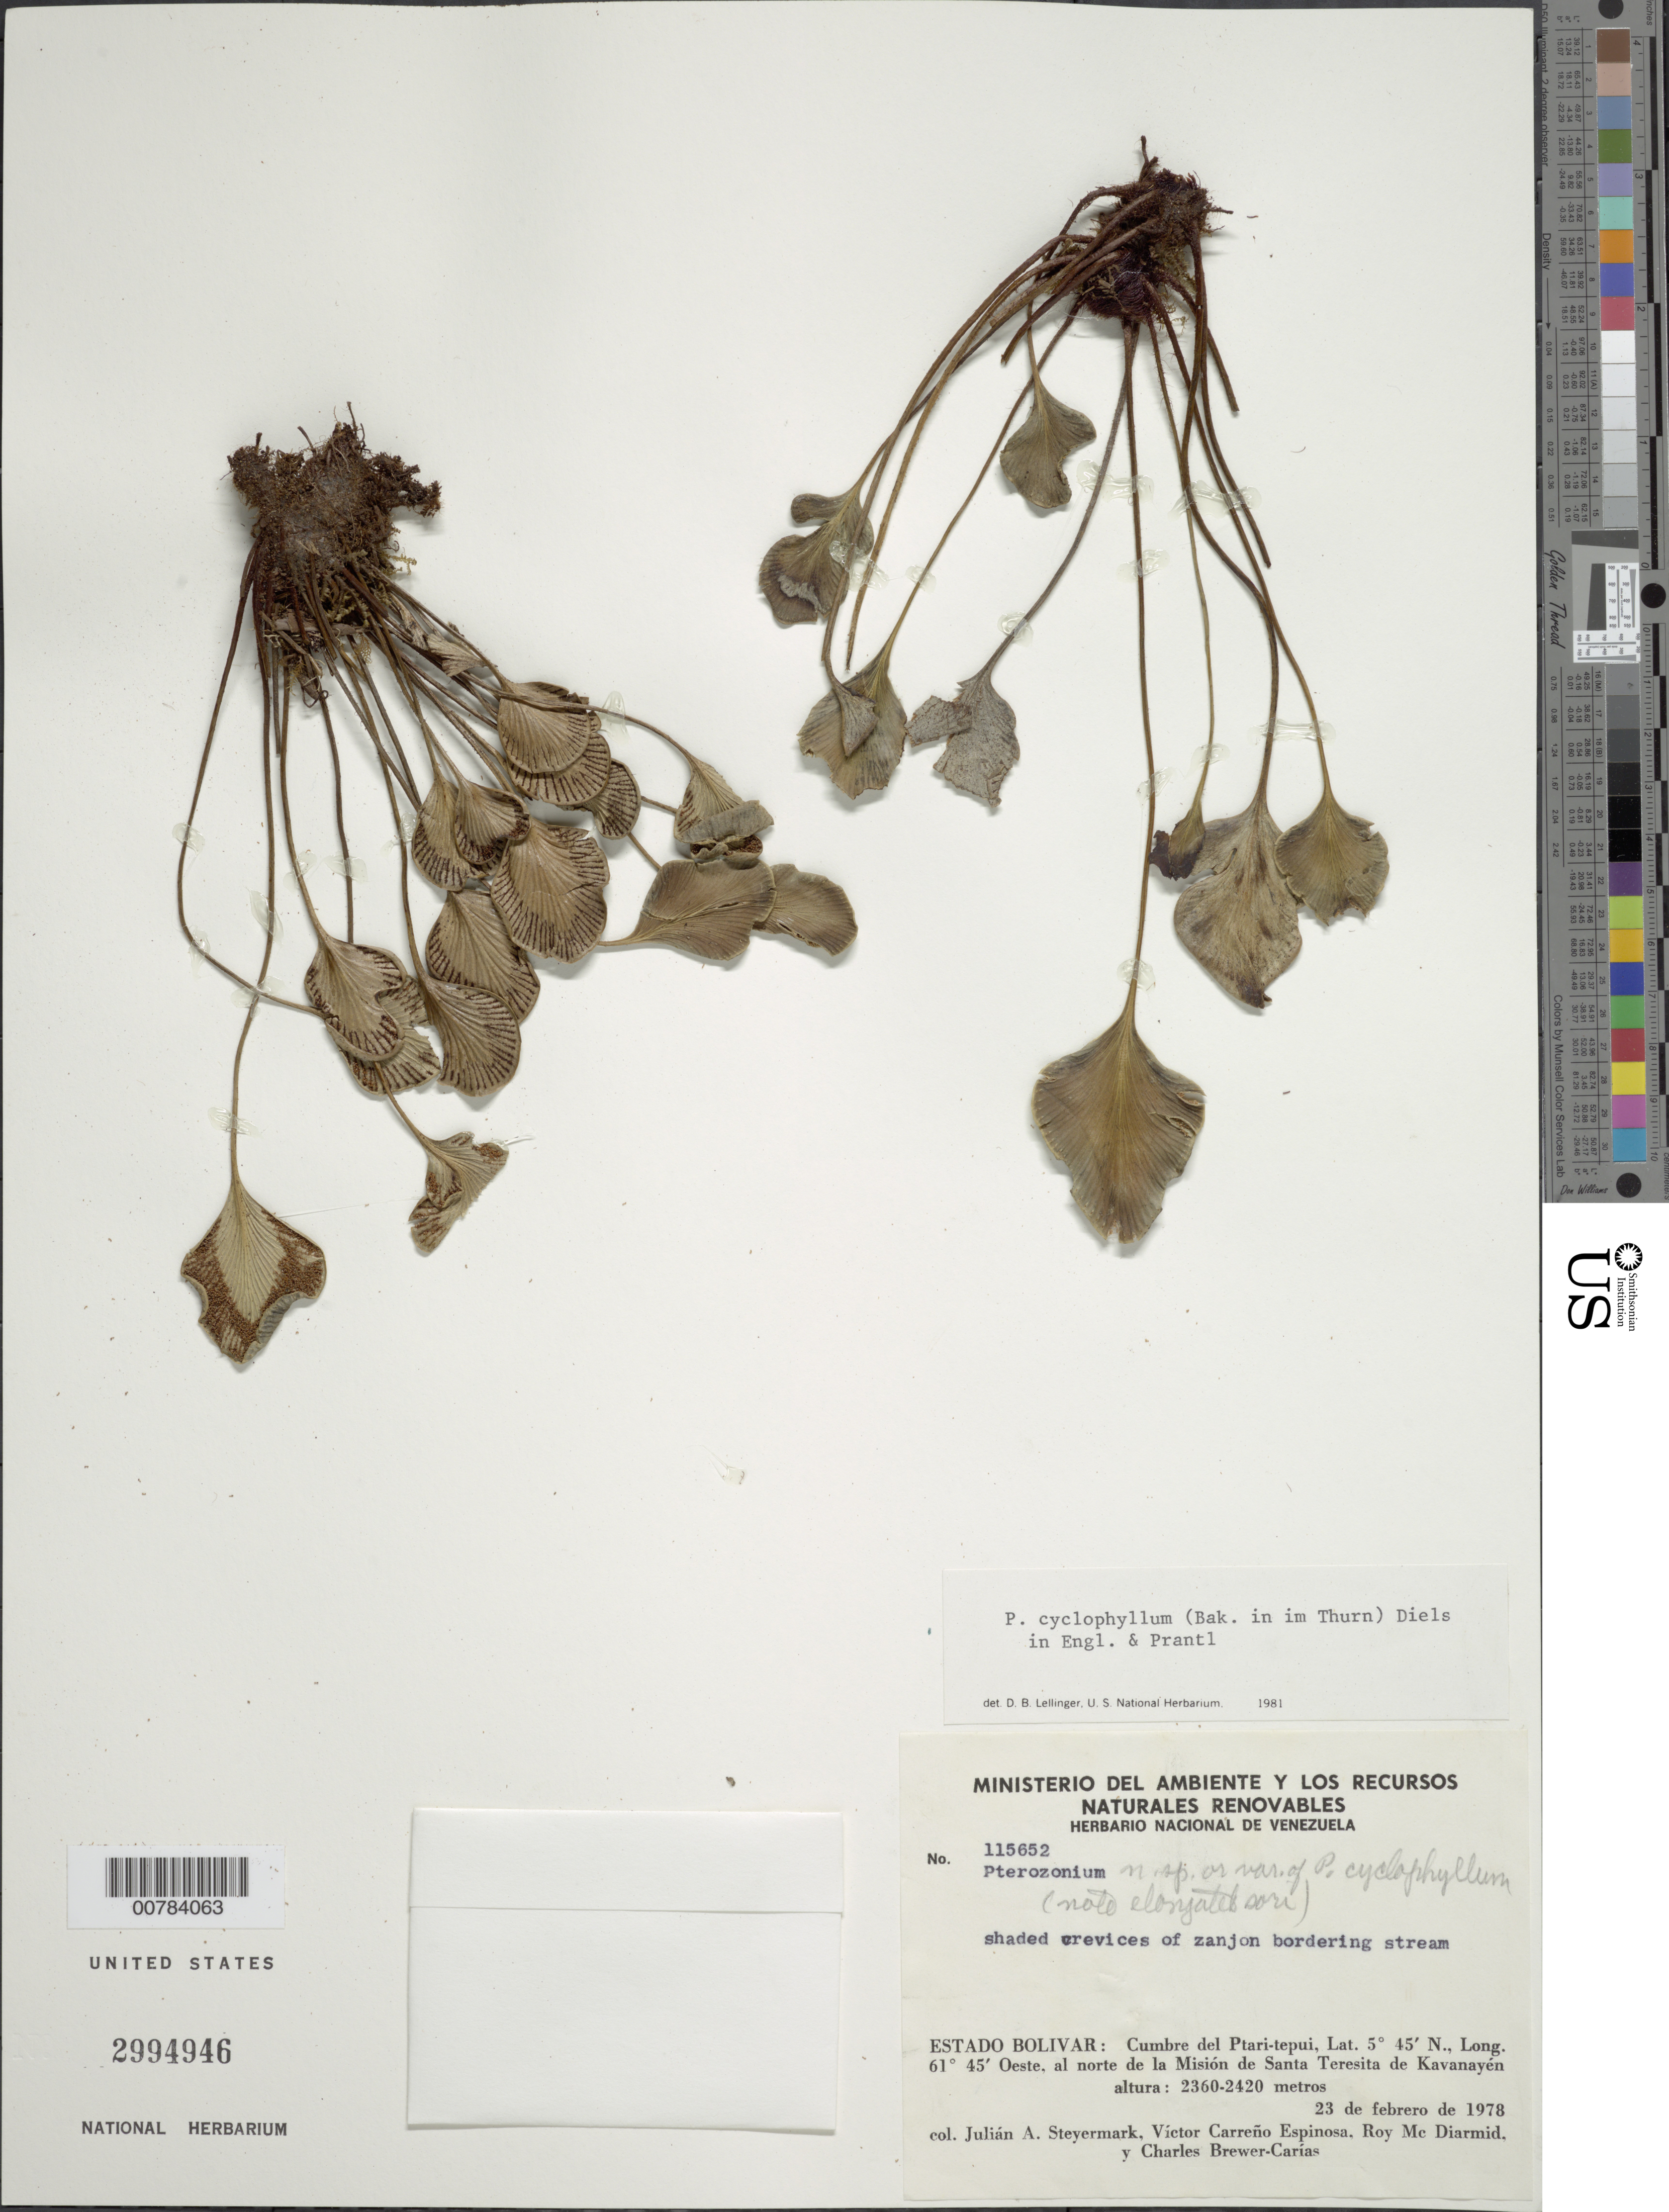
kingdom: Plantae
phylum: Tracheophyta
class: Polypodiopsida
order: Polypodiales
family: Pteridaceae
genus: Pterozonium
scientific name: Pterozonium cyclophyllum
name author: (Baker) Diels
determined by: Lellinger, David B., (BOT), Smithsonian Institution - National Museum of Natural History (UNITED STATES)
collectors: J. Steyermark, V. Carreño E., R. Mc Diarmid & C. Brewer-Carias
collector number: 115652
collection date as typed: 23-Feb-78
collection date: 1978-02-23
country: Venezuela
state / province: Bolívar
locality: Ptari-tepuí, cumbre, N of Mision Santa Teresita de Kavanayen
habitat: Shaded crevices of zanjon bordering stream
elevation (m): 2360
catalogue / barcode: US 2994946